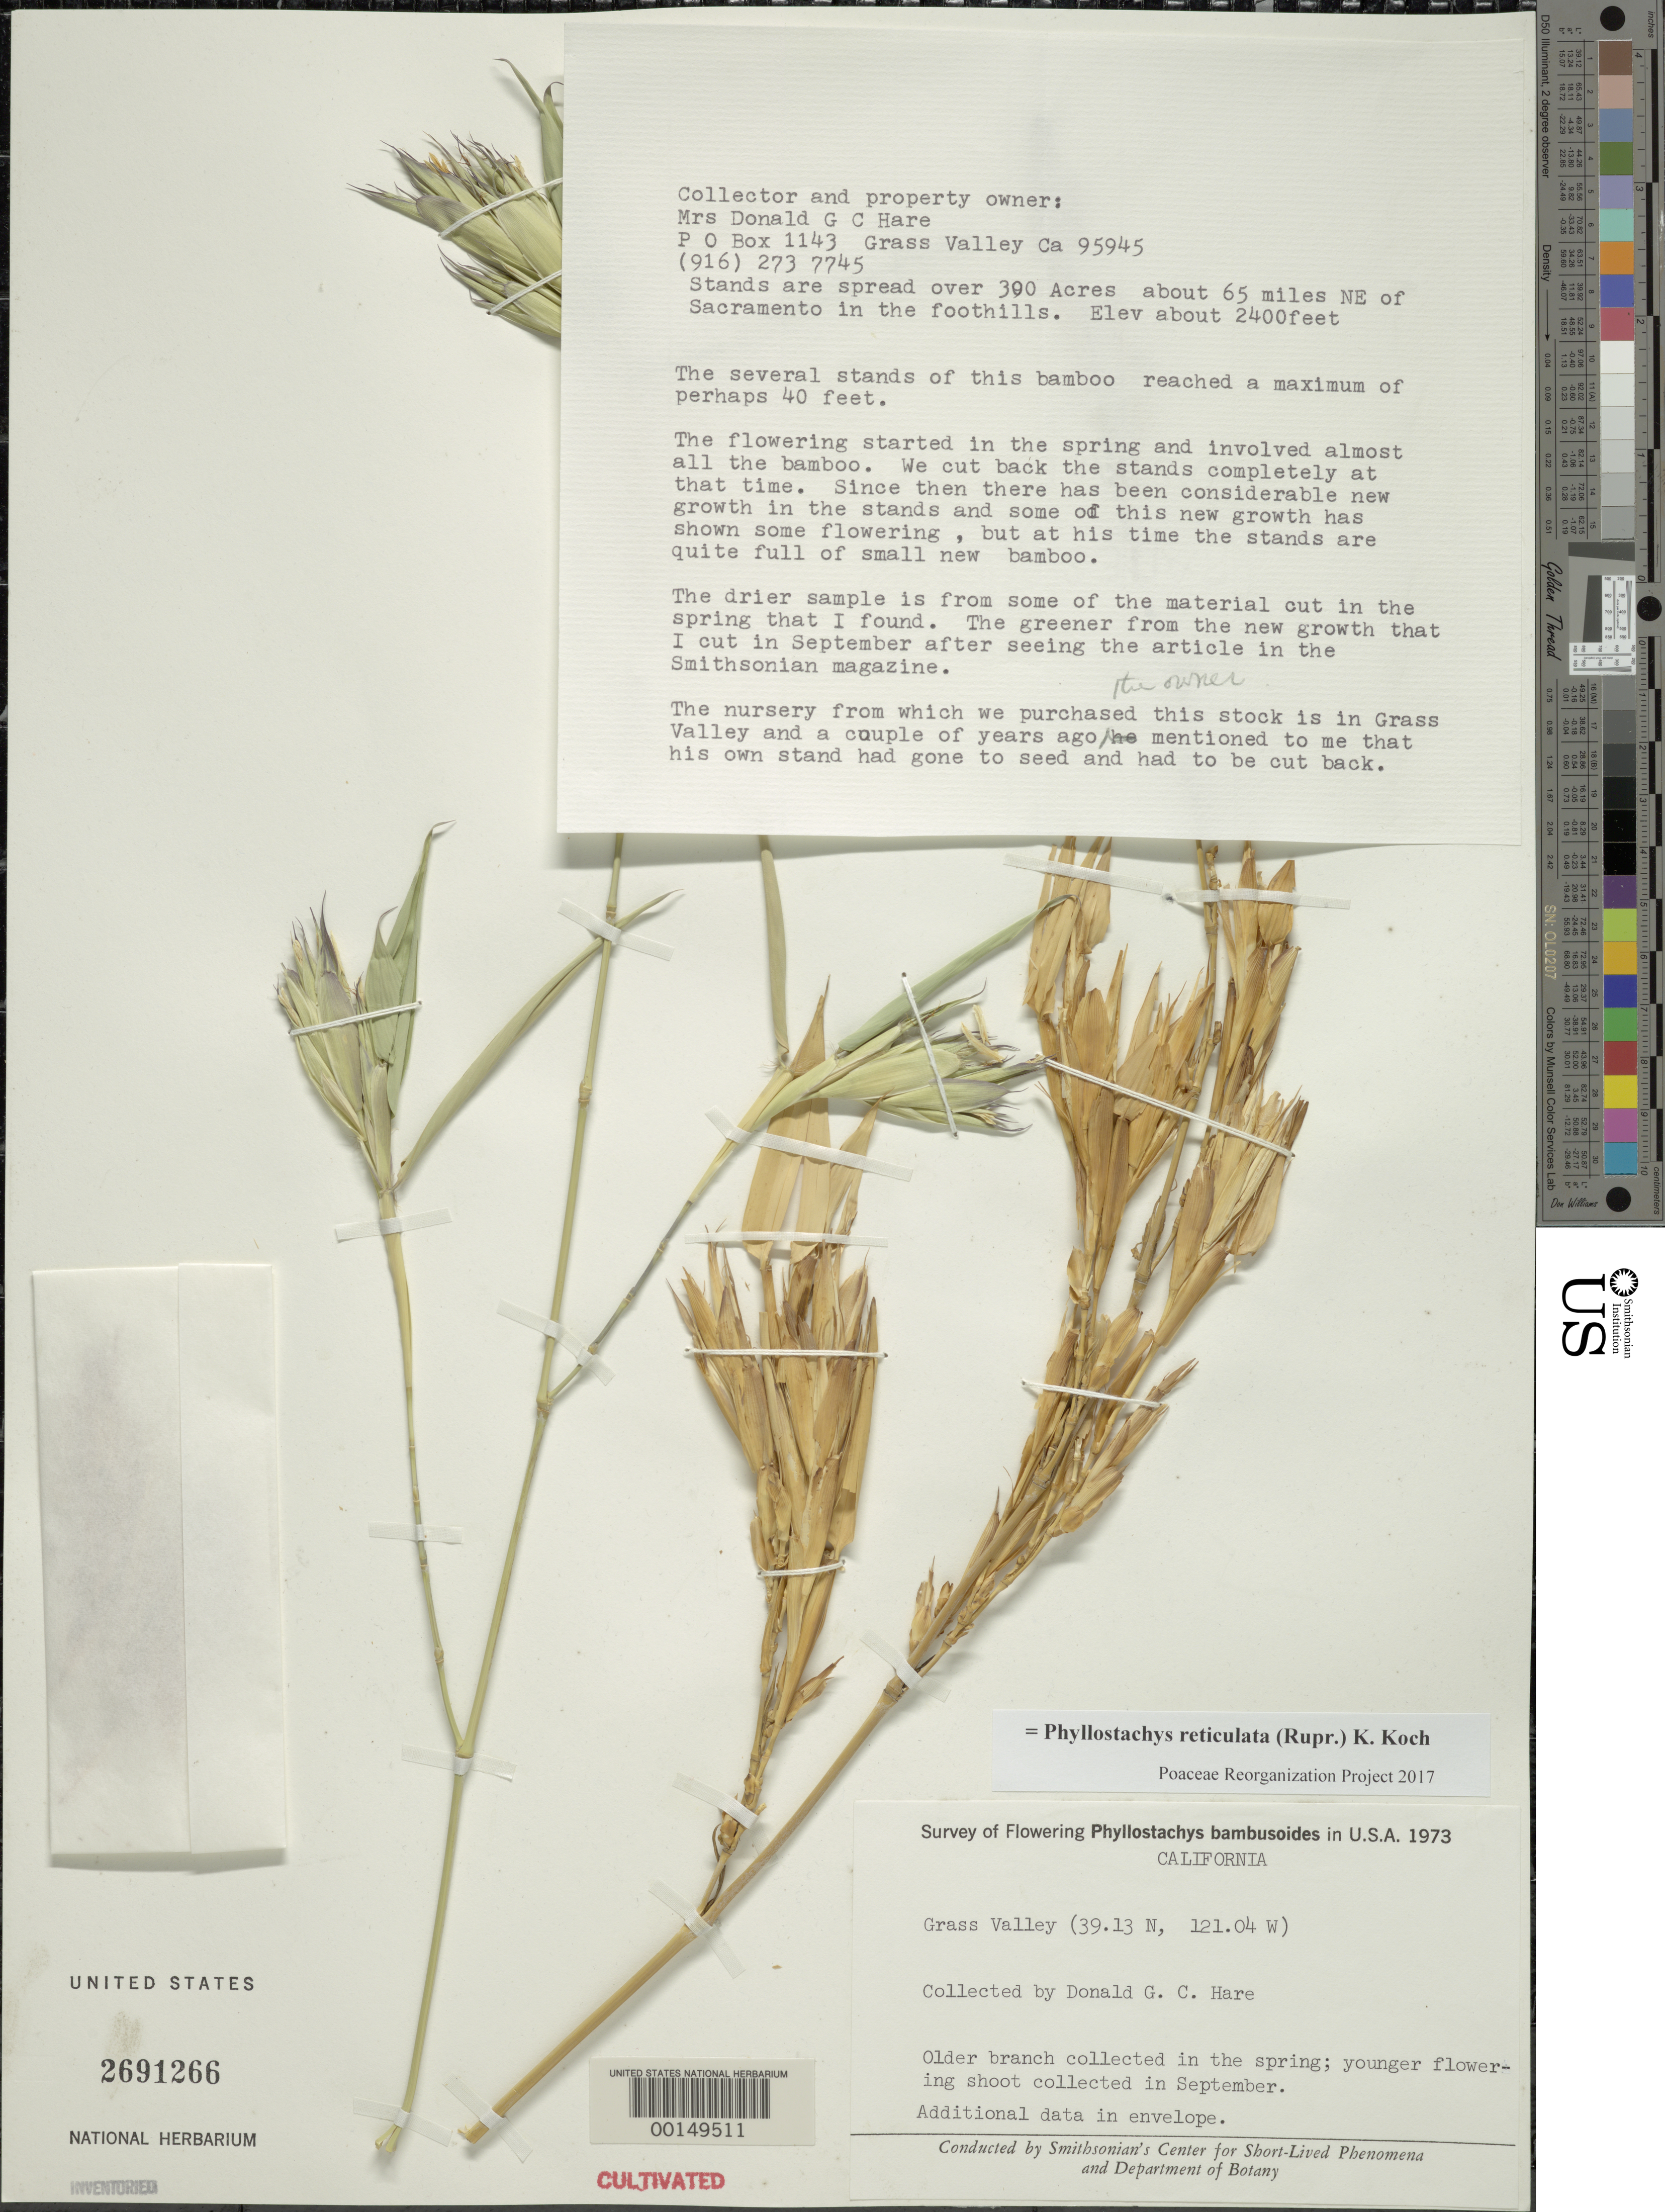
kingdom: Plantae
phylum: Tracheophyta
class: Liliopsida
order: Poales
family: Poaceae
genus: Phyllostachys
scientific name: Phyllostachys reticulata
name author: (Rupr.) K. Koch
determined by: Poaceae Reorganization Project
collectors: D. Hare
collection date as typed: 1973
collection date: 1973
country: United States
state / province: California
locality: Grass valley, lat. 39.13n: long. 121.04w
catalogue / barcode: US 2691266